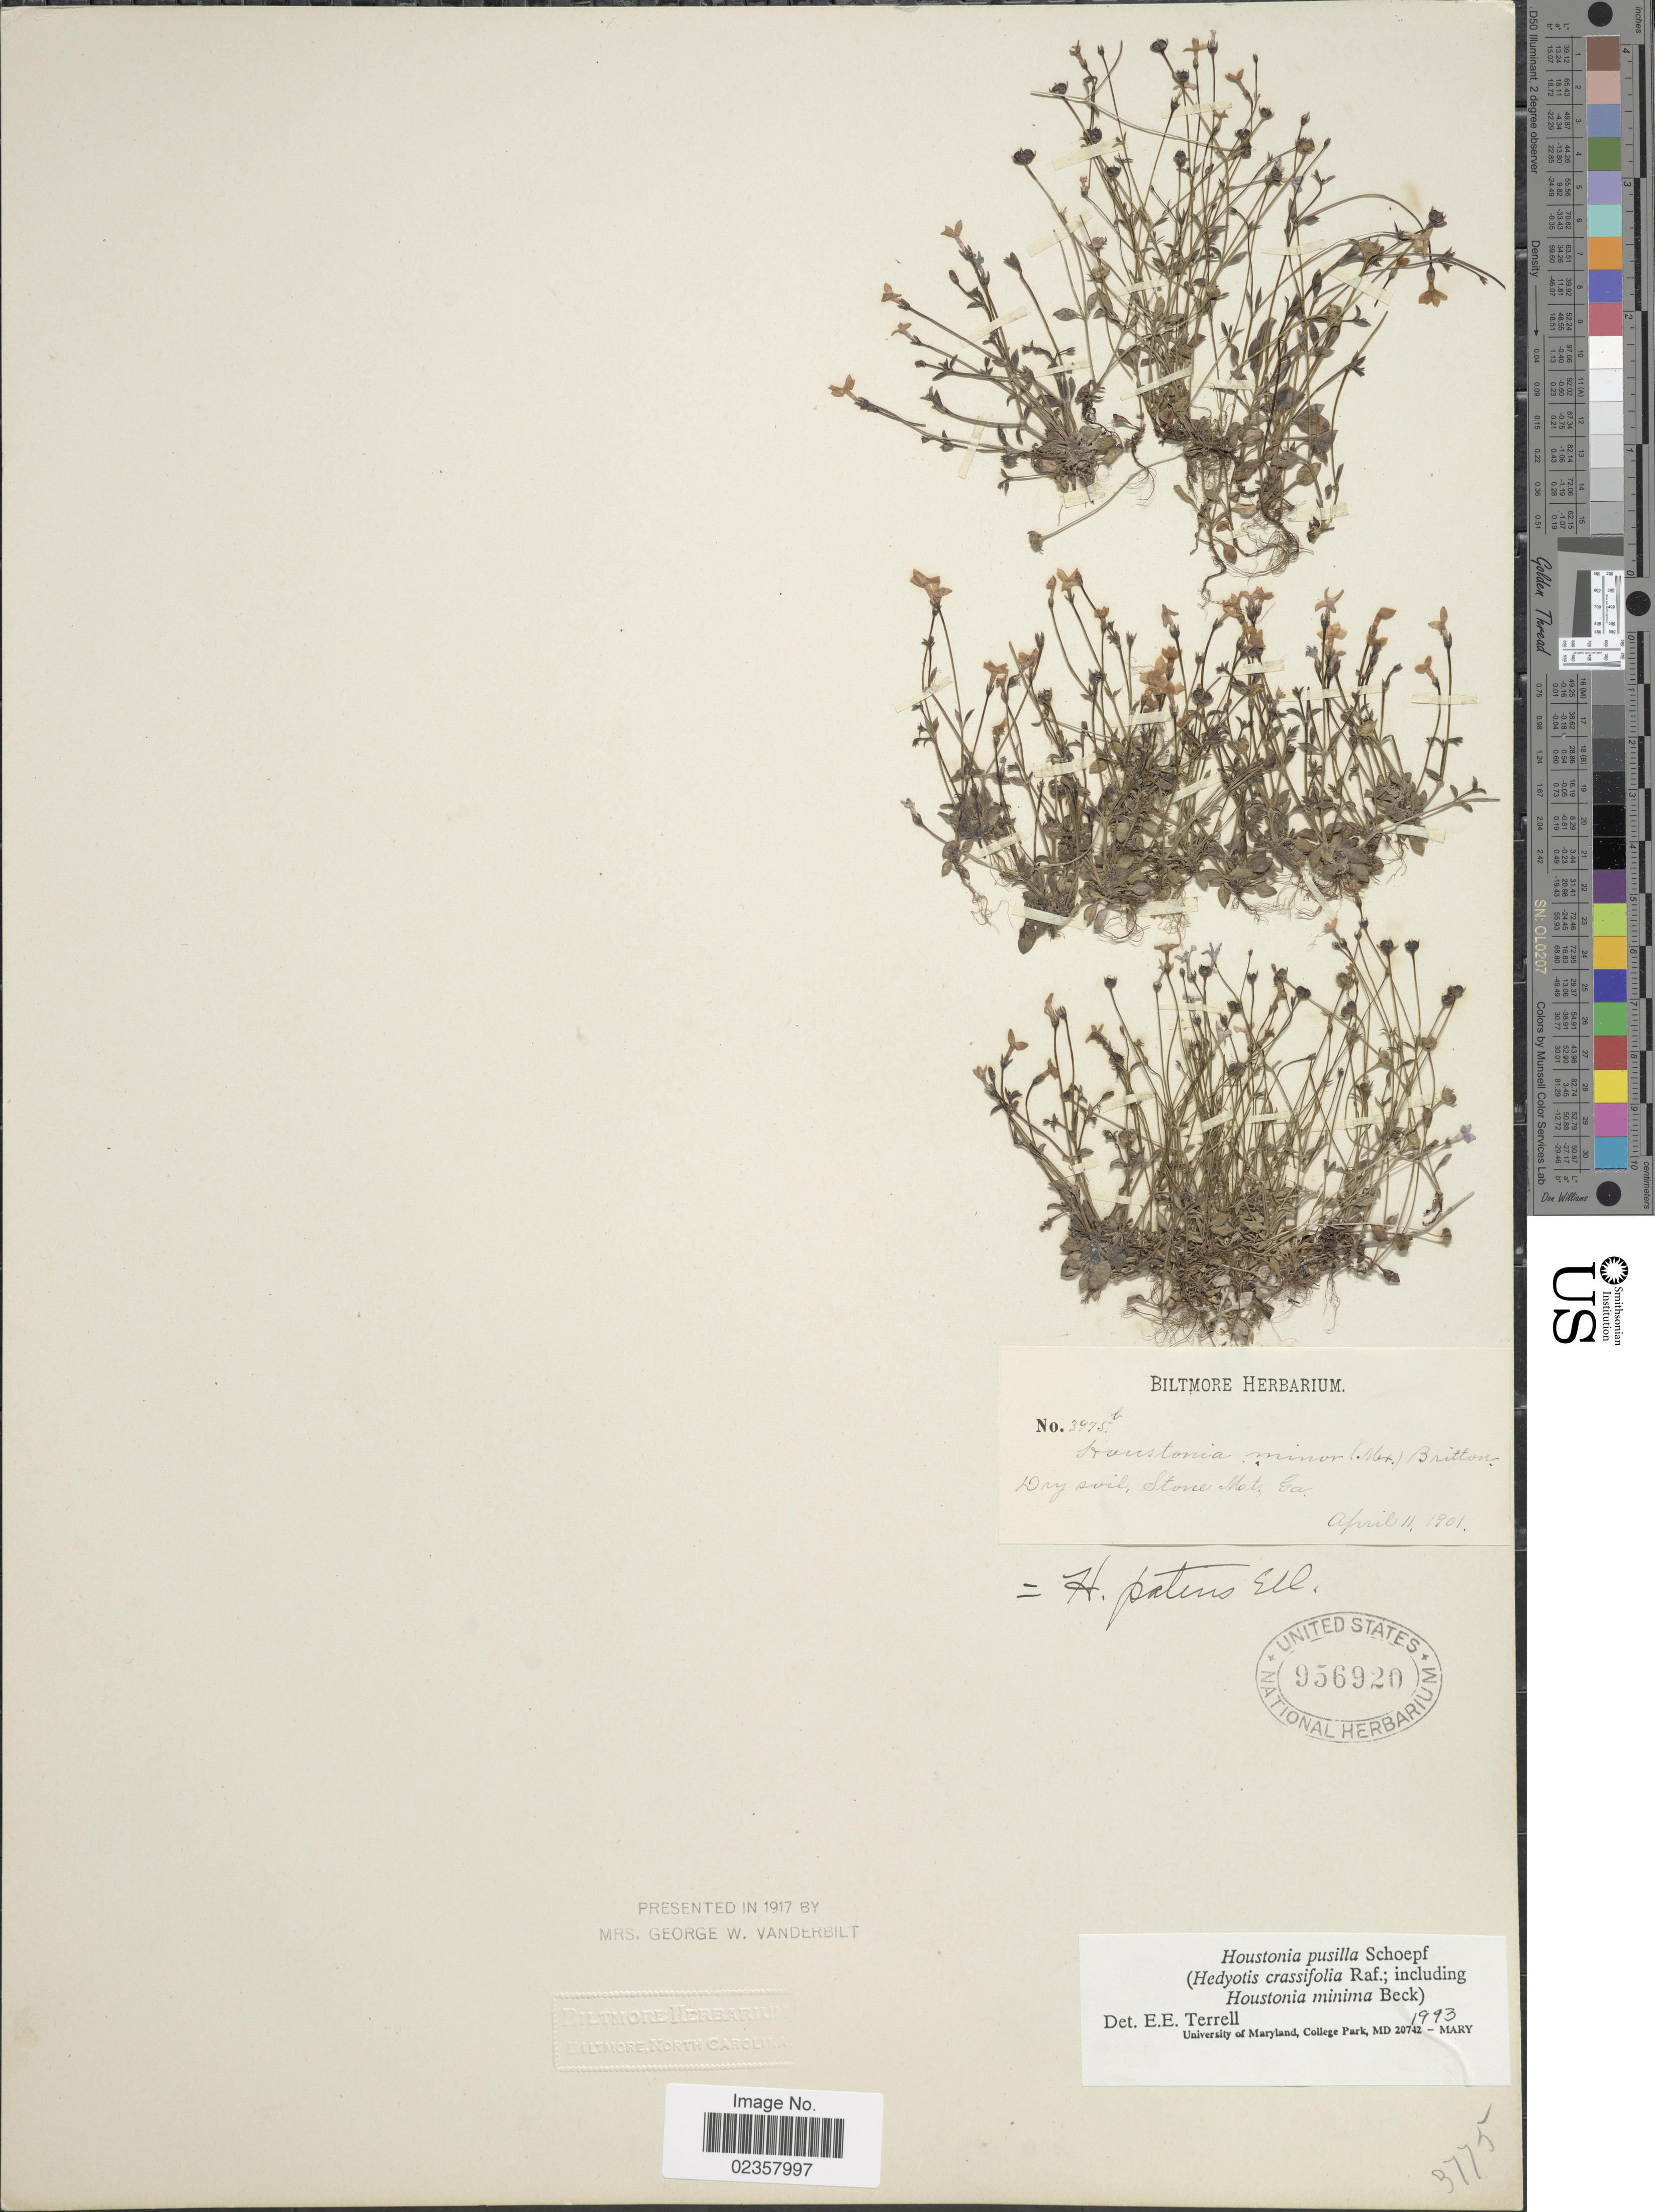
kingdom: Plantae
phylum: Tracheophyta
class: Magnoliopsida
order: Gentianales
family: Rubiaceae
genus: Houstonia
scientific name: Houstonia pusilla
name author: Schoepf.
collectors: ex herb. Biltmore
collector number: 3975b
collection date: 1901-04-11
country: United States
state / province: Georgia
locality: Dry soil, Stone Mt.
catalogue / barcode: US 956920